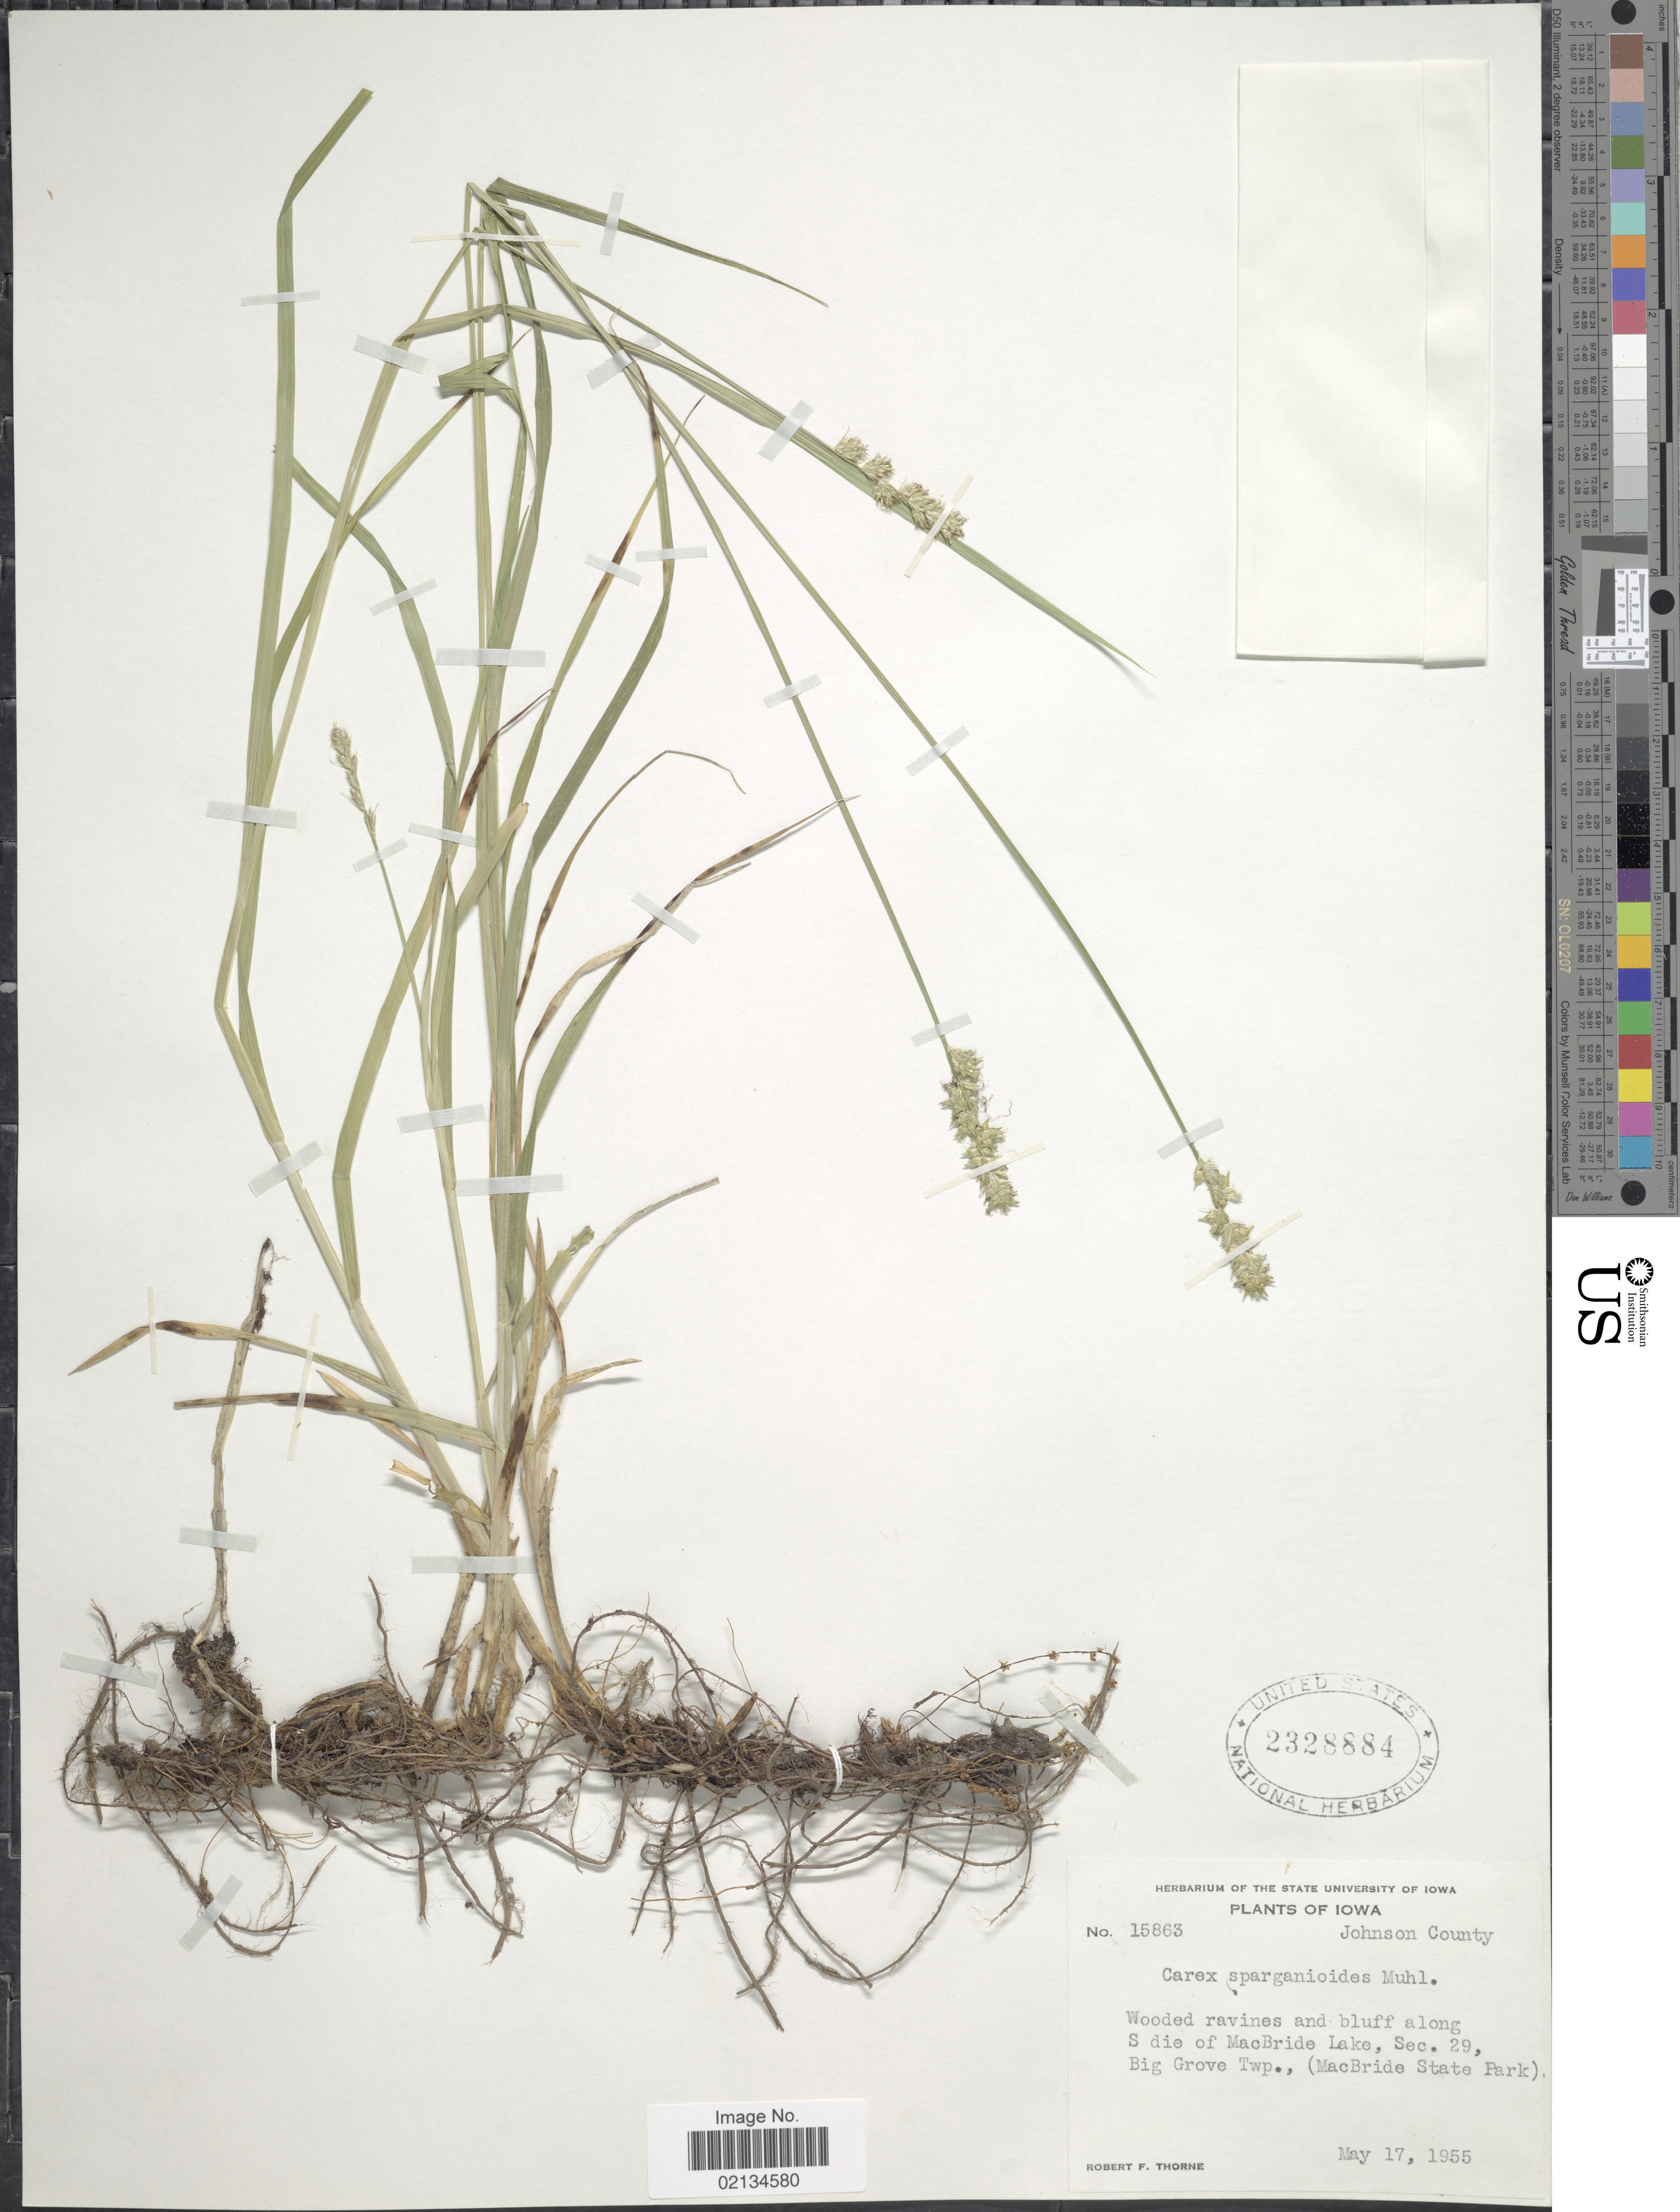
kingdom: Plantae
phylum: Tracheophyta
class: Liliopsida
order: Poales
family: Cyperaceae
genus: Carex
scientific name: Carex sparganioides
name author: Muhl. ex Willd.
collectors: R. F. Thorne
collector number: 15863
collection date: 1955-05-17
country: United States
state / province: Iowa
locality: Johnson County, wooded ravines and bluff along S die of MacBride Lake, Sec. 29, Big Grove Twp., (MacBride State Park).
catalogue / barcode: US 2328884